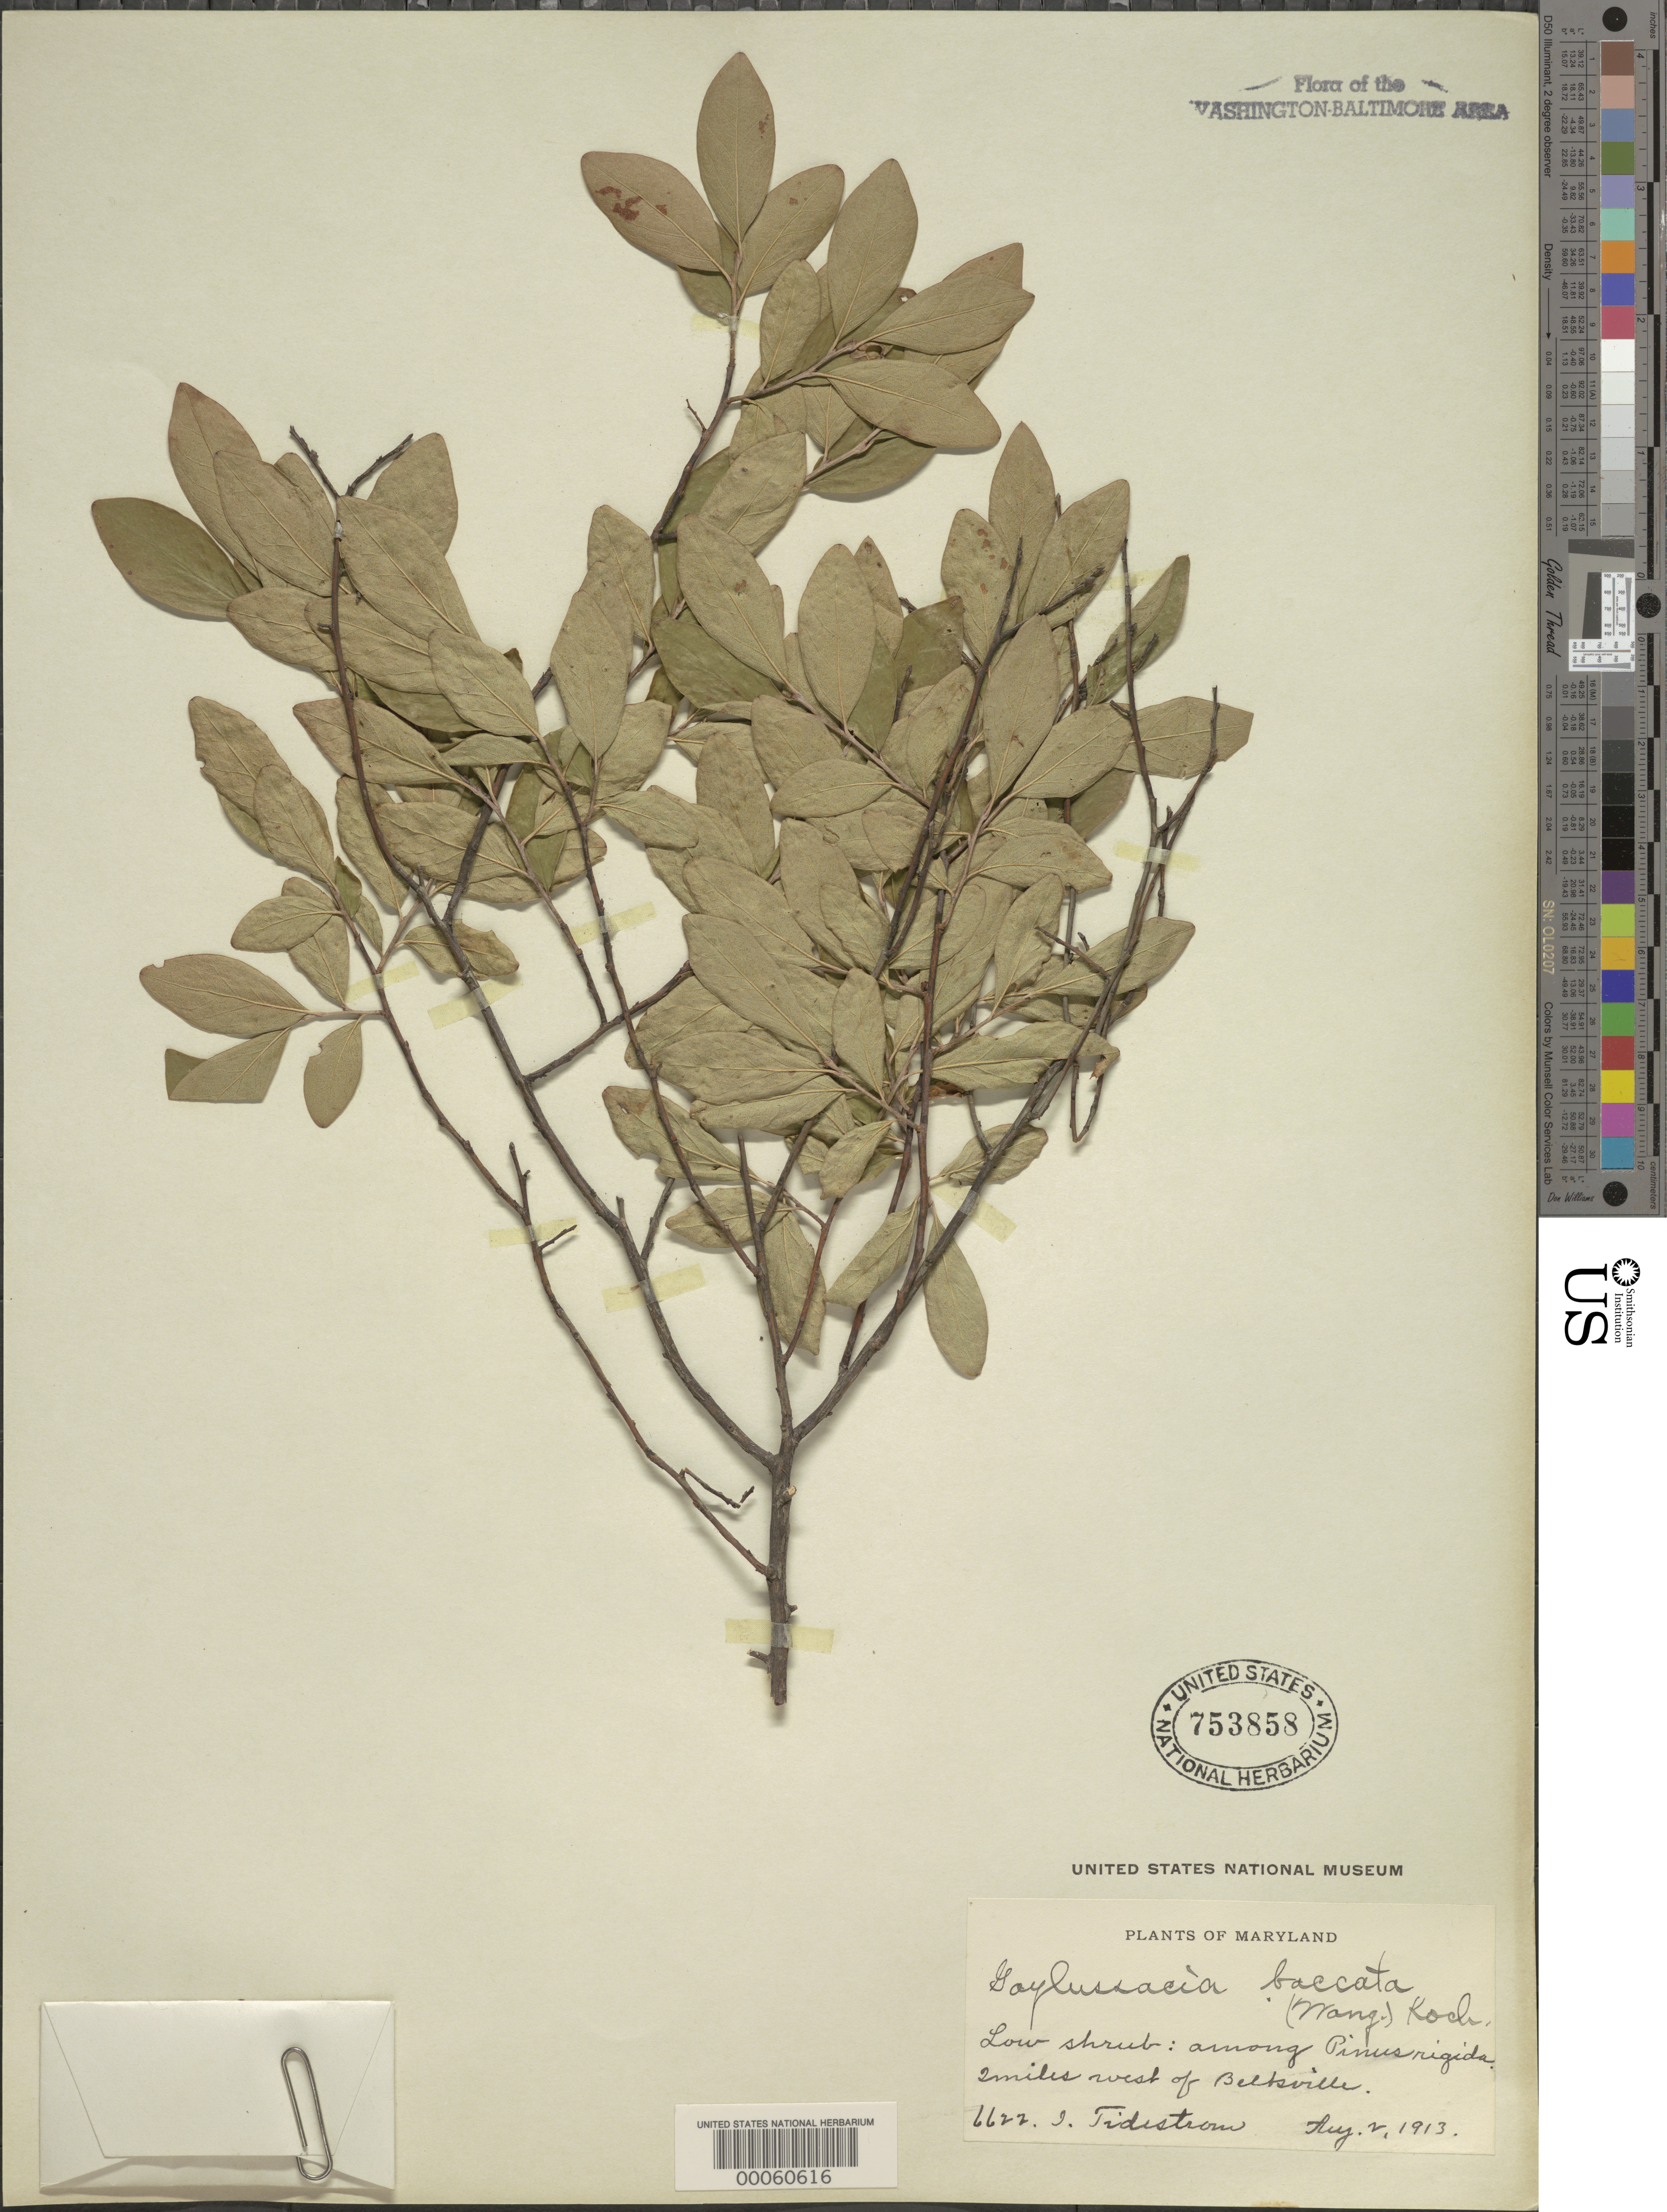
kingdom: Plantae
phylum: Tracheophyta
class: Magnoliopsida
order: Ericales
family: Ericaceae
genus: Gaylussacia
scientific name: Gaylussacia baccata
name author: (Wangenh.) K. Koch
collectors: I. F. Tidestrom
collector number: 66228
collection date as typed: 02 Aug 1913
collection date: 1913-08-02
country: United States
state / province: Maryland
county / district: Prince George's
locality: West of Beltsville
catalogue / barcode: US 753858